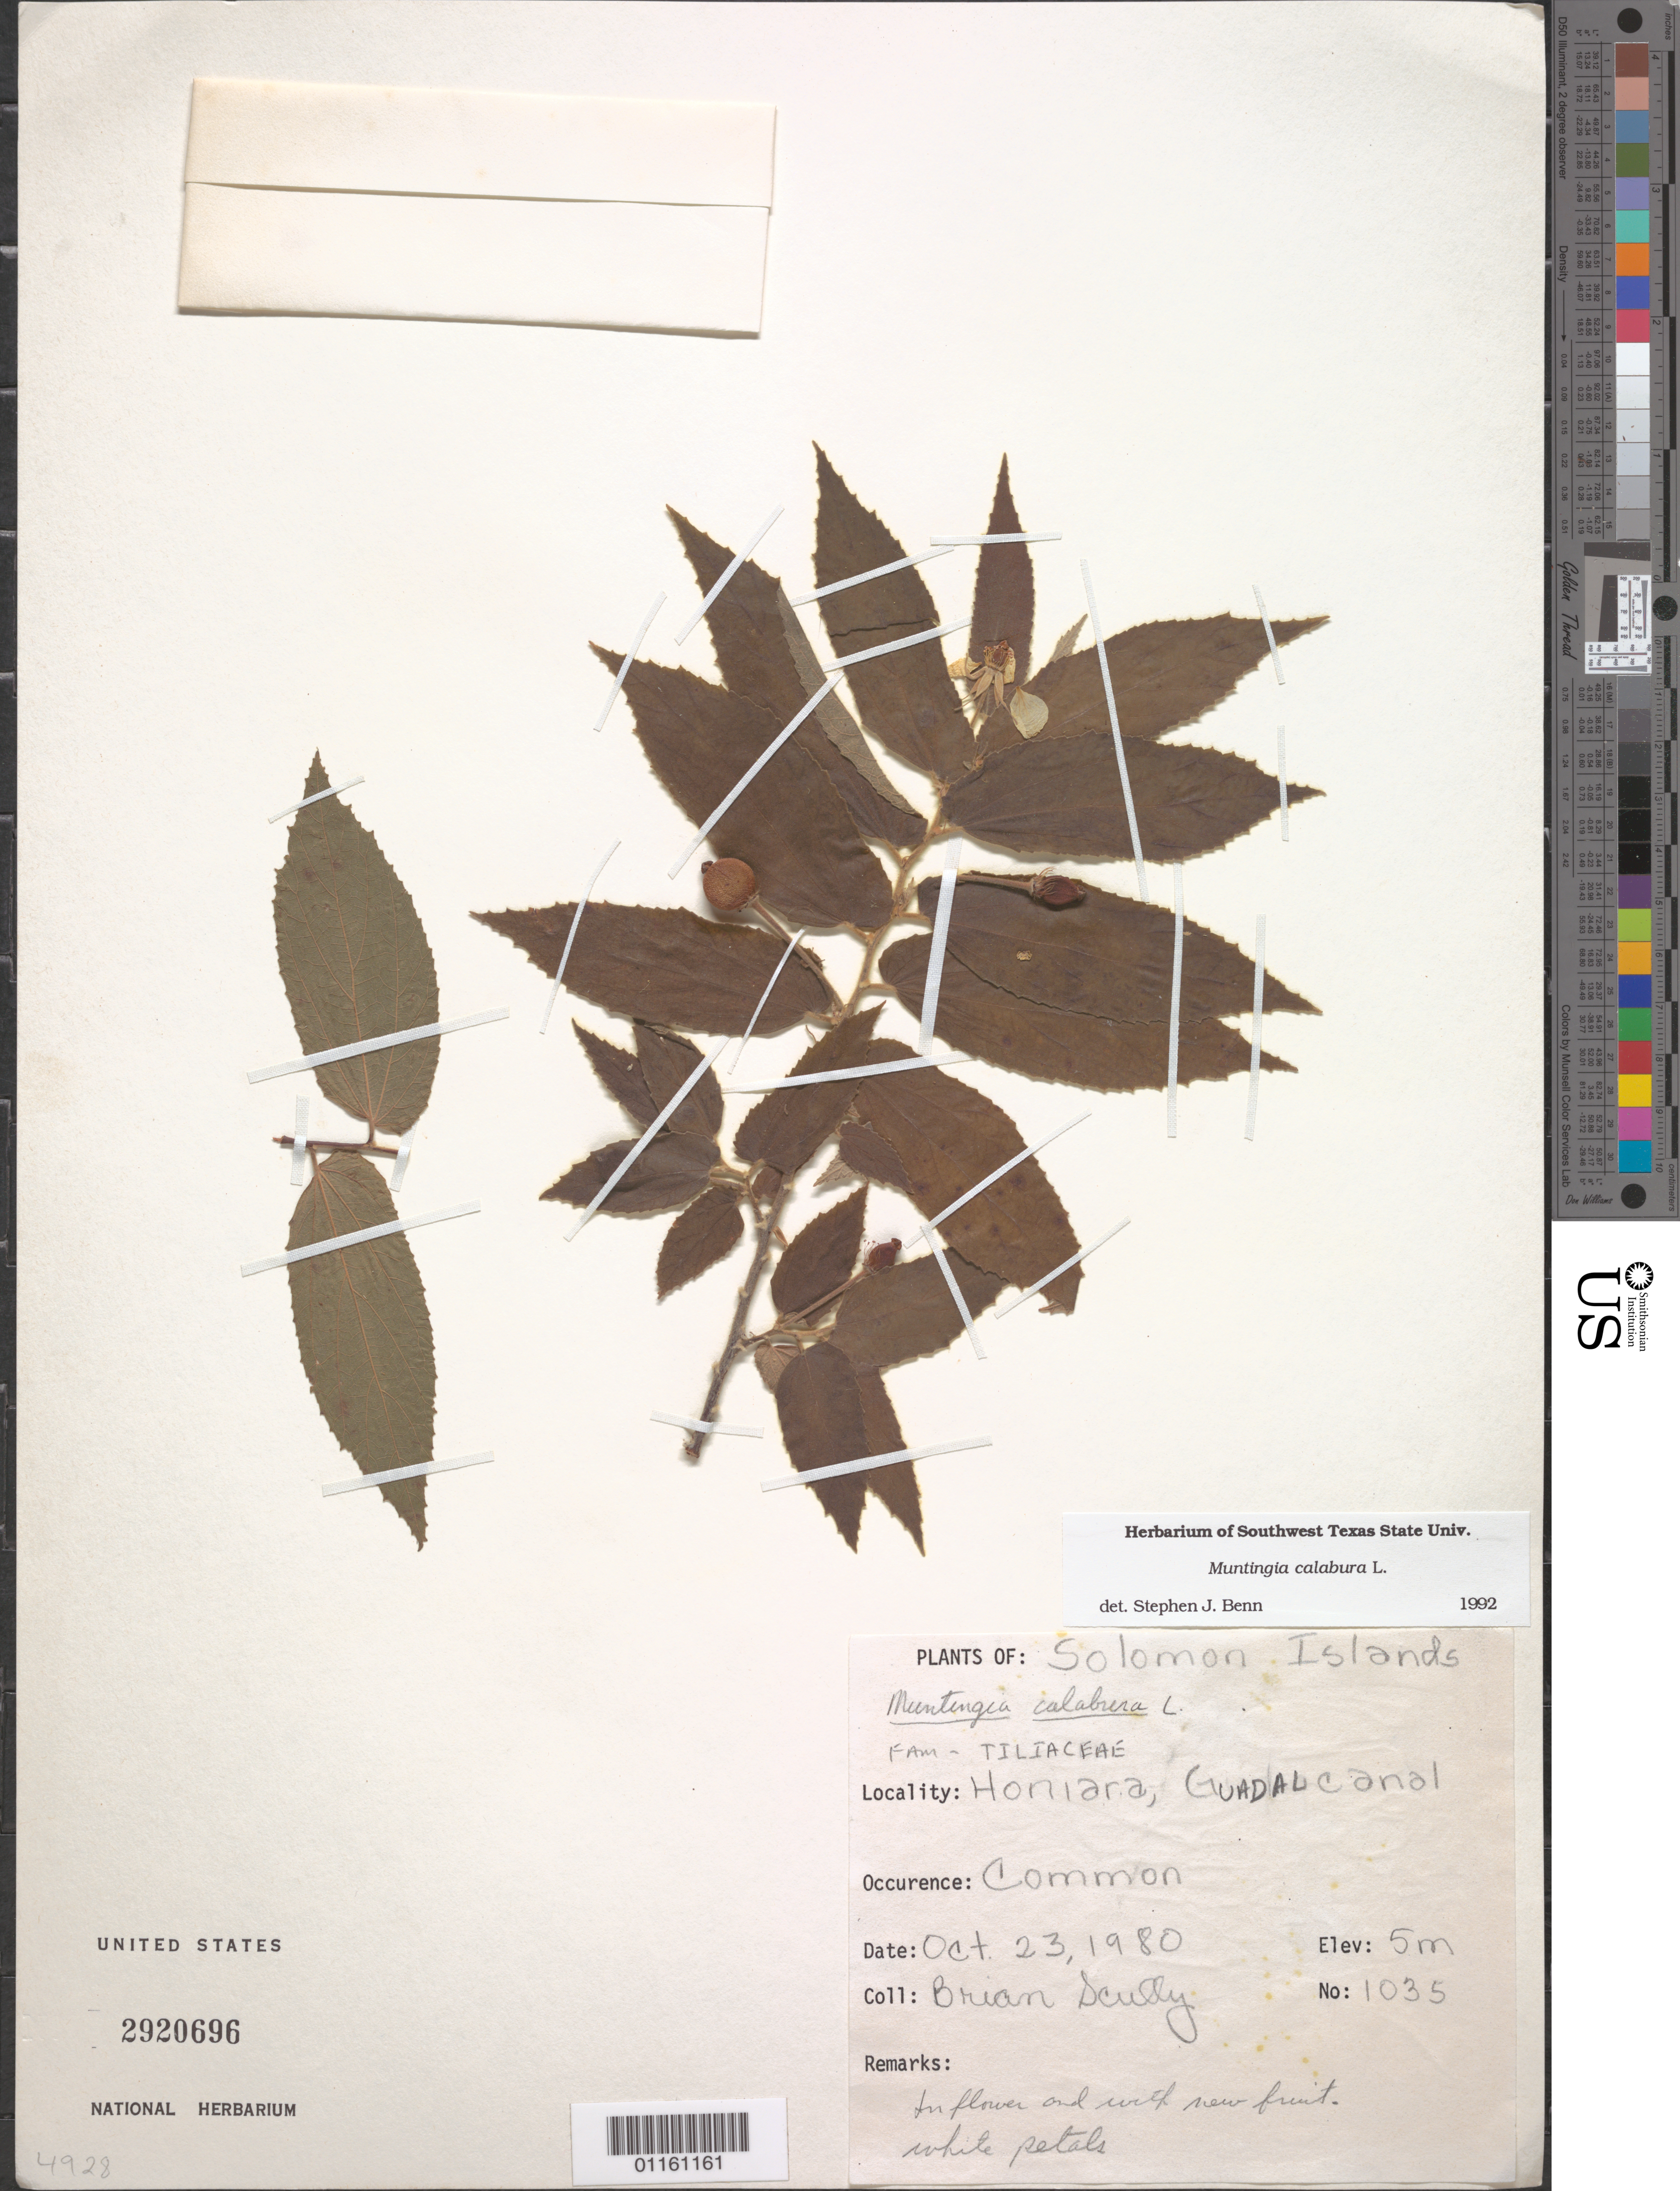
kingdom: Plantae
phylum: Tracheophyta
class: Magnoliopsida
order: Malvales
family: Muntingiaceae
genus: Muntingia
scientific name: Muntingia calabura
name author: L.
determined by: Benn, S. J.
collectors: B. Scully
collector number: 1035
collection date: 1980-10-23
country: Solomon Islands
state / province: Guadalcanal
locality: Honiara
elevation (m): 5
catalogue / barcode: US 2920696